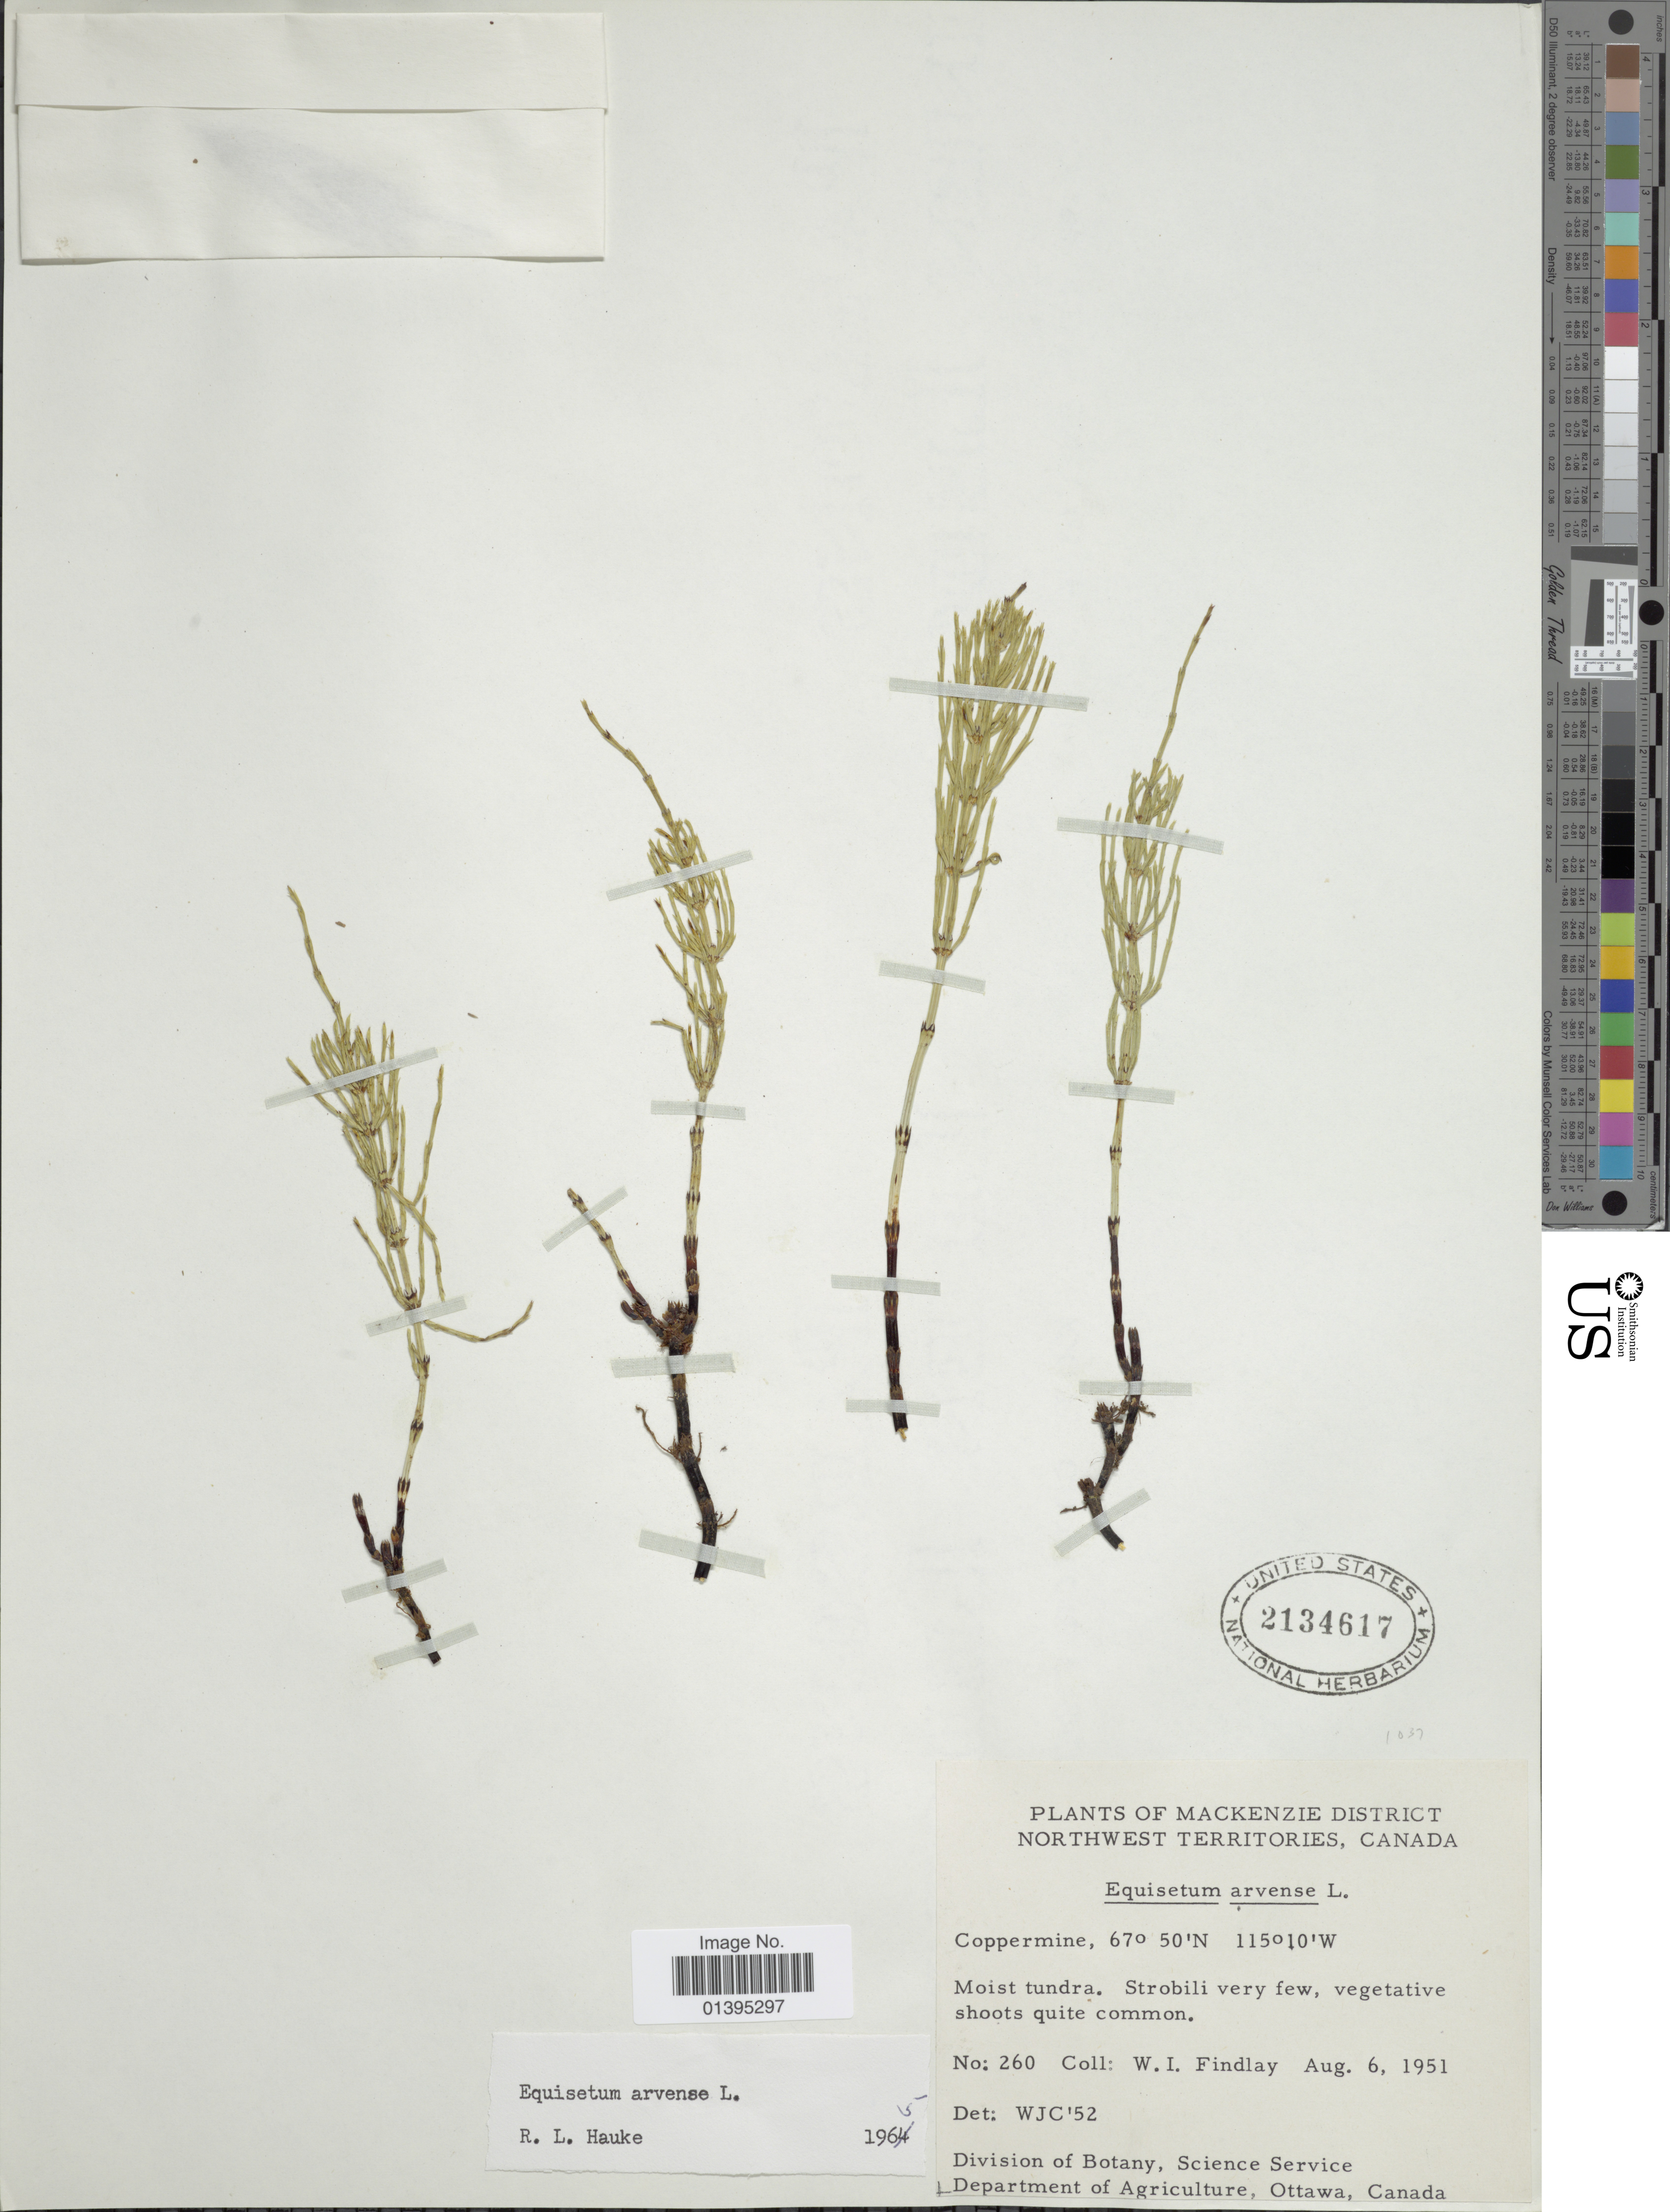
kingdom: Plantae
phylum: Tracheophyta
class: Polypodiopsida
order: Equisetales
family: Equisetaceae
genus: Equisetum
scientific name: Equisetum arvense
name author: L.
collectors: W. Findlay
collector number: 260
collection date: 1951-08-06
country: Canada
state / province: Northwest Territories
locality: Mackenzie District, Coppermine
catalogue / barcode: US 2134619